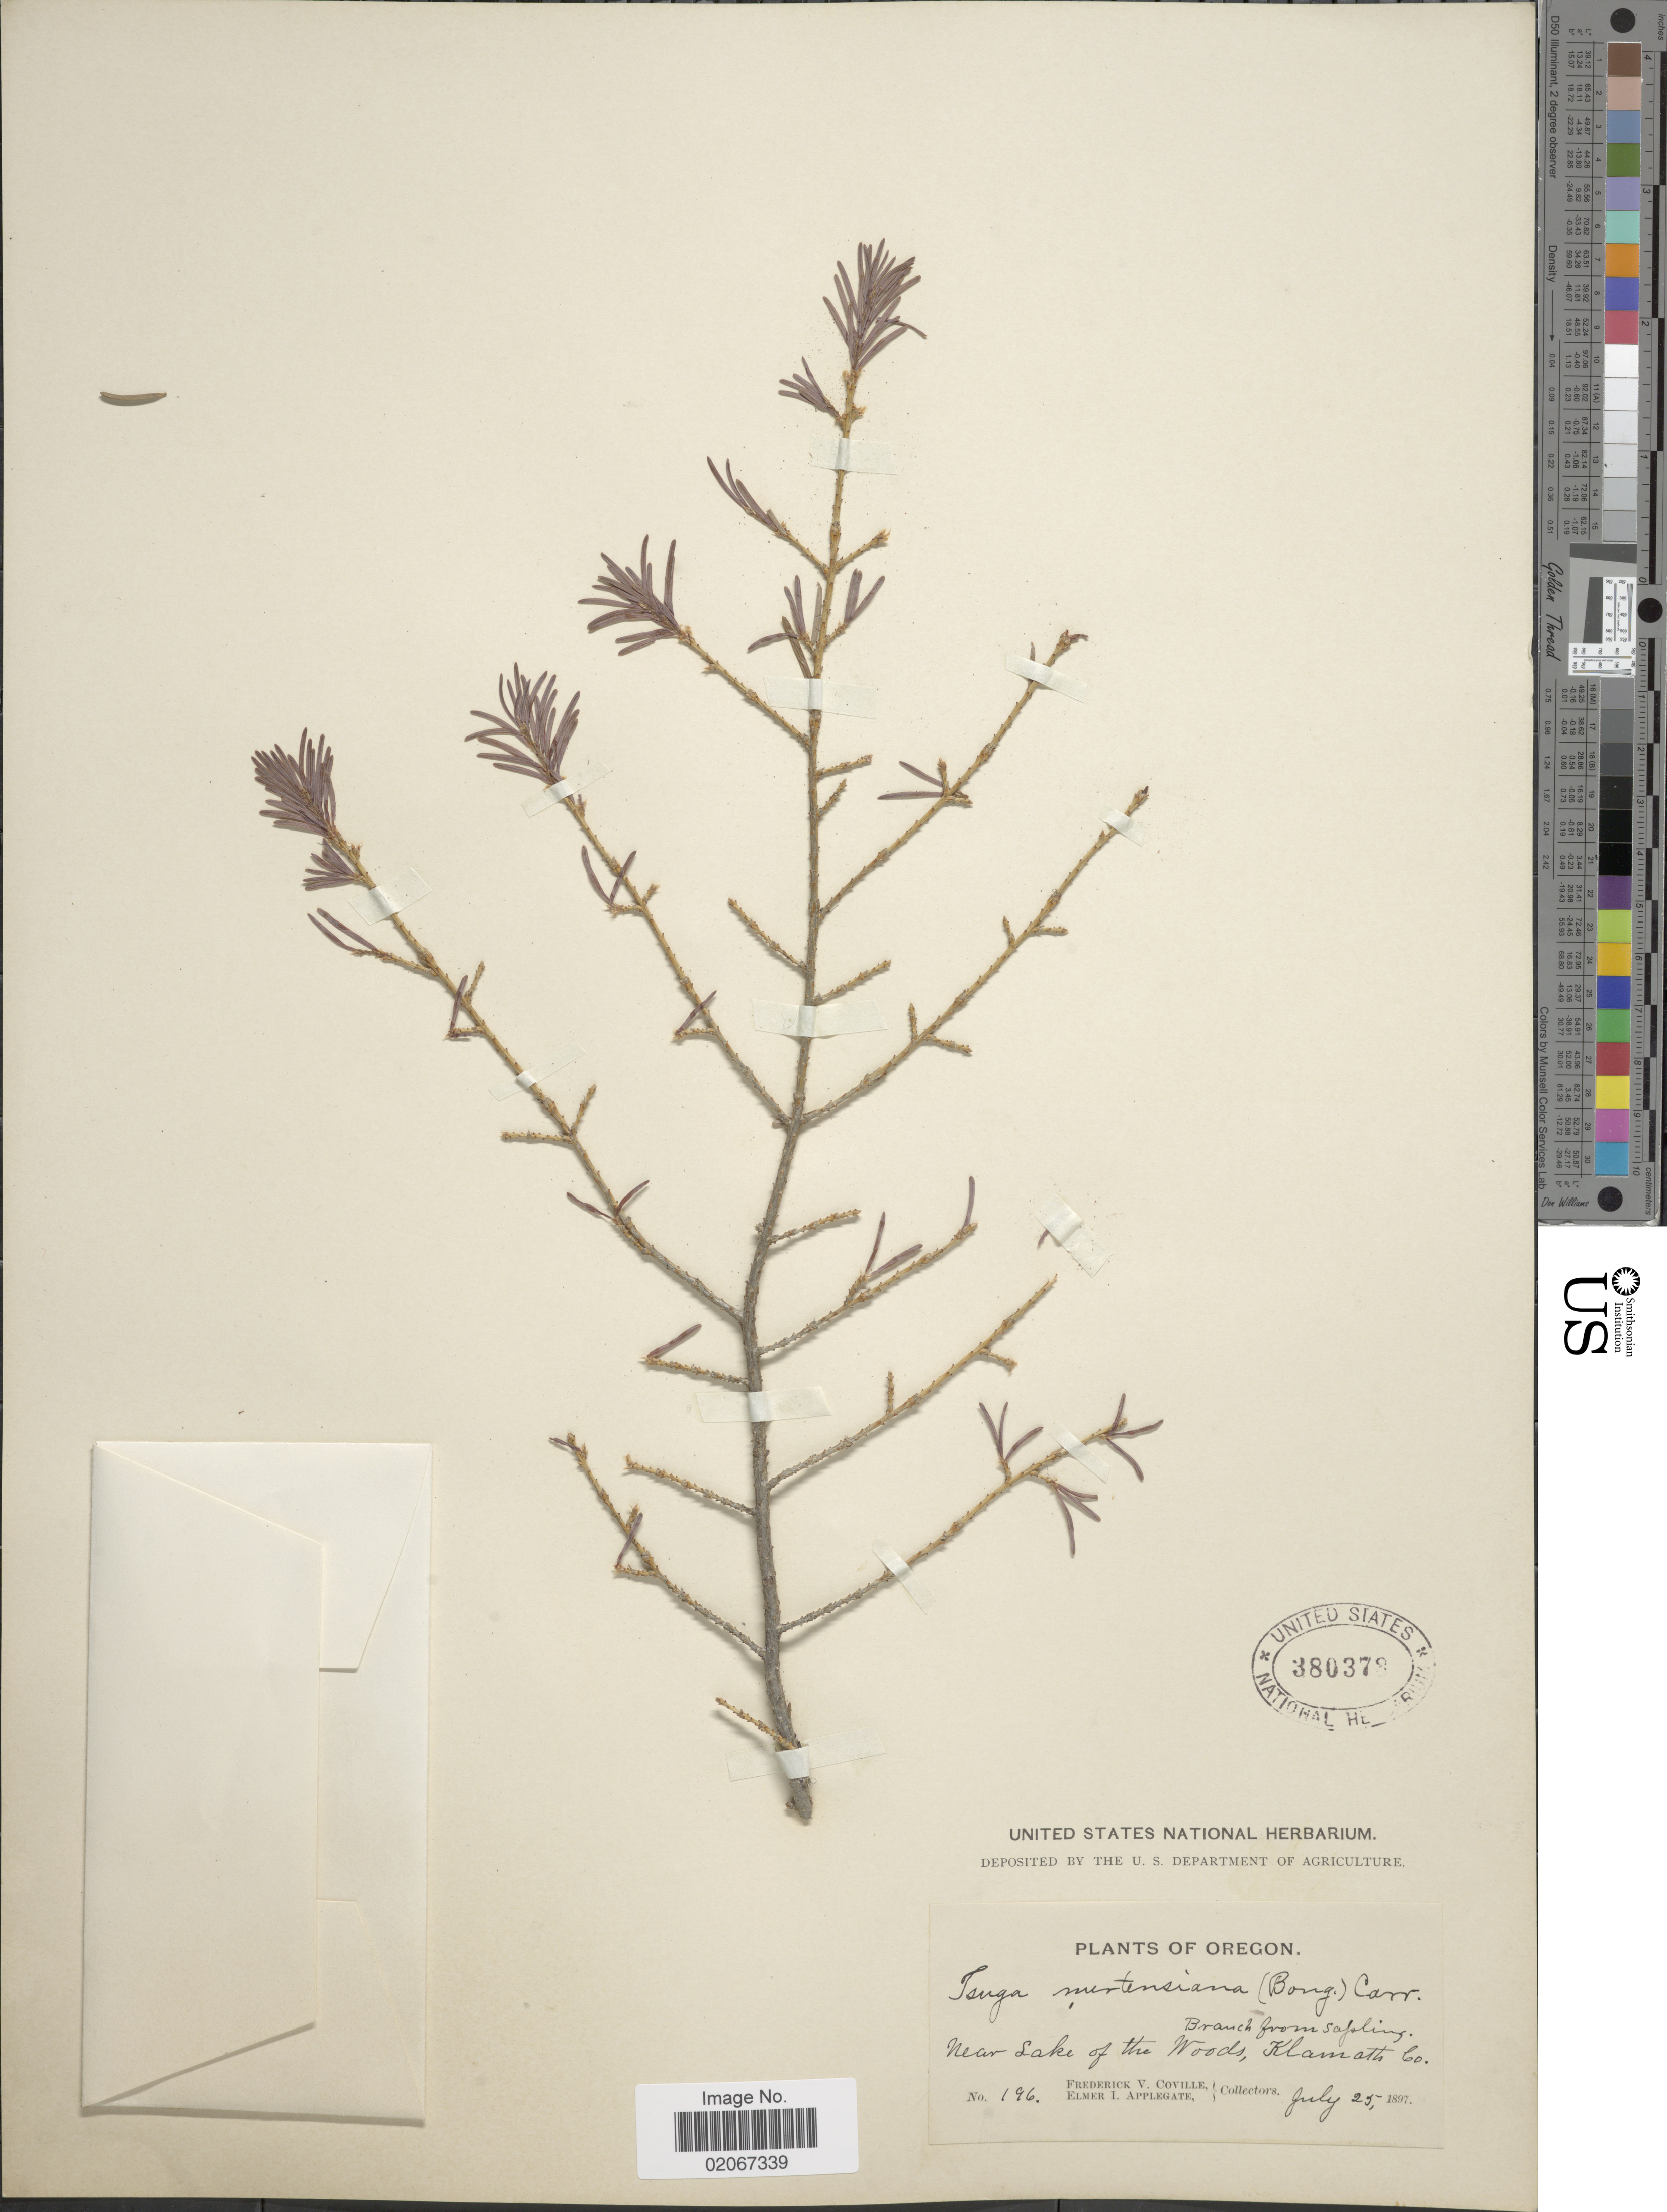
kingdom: Plantae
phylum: Tracheophyta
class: Pinopsida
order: Pinales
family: Pinaceae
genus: Tsuga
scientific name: Tsuga mertensiana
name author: (Bong.) Carrière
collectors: F. V. Coville & E. I. Applegate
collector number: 196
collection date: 1897-07-25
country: United States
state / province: Oregon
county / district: Klamath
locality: Branch from Sapling. Near Lake of the Woods, Klamath Co.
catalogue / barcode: US 380378